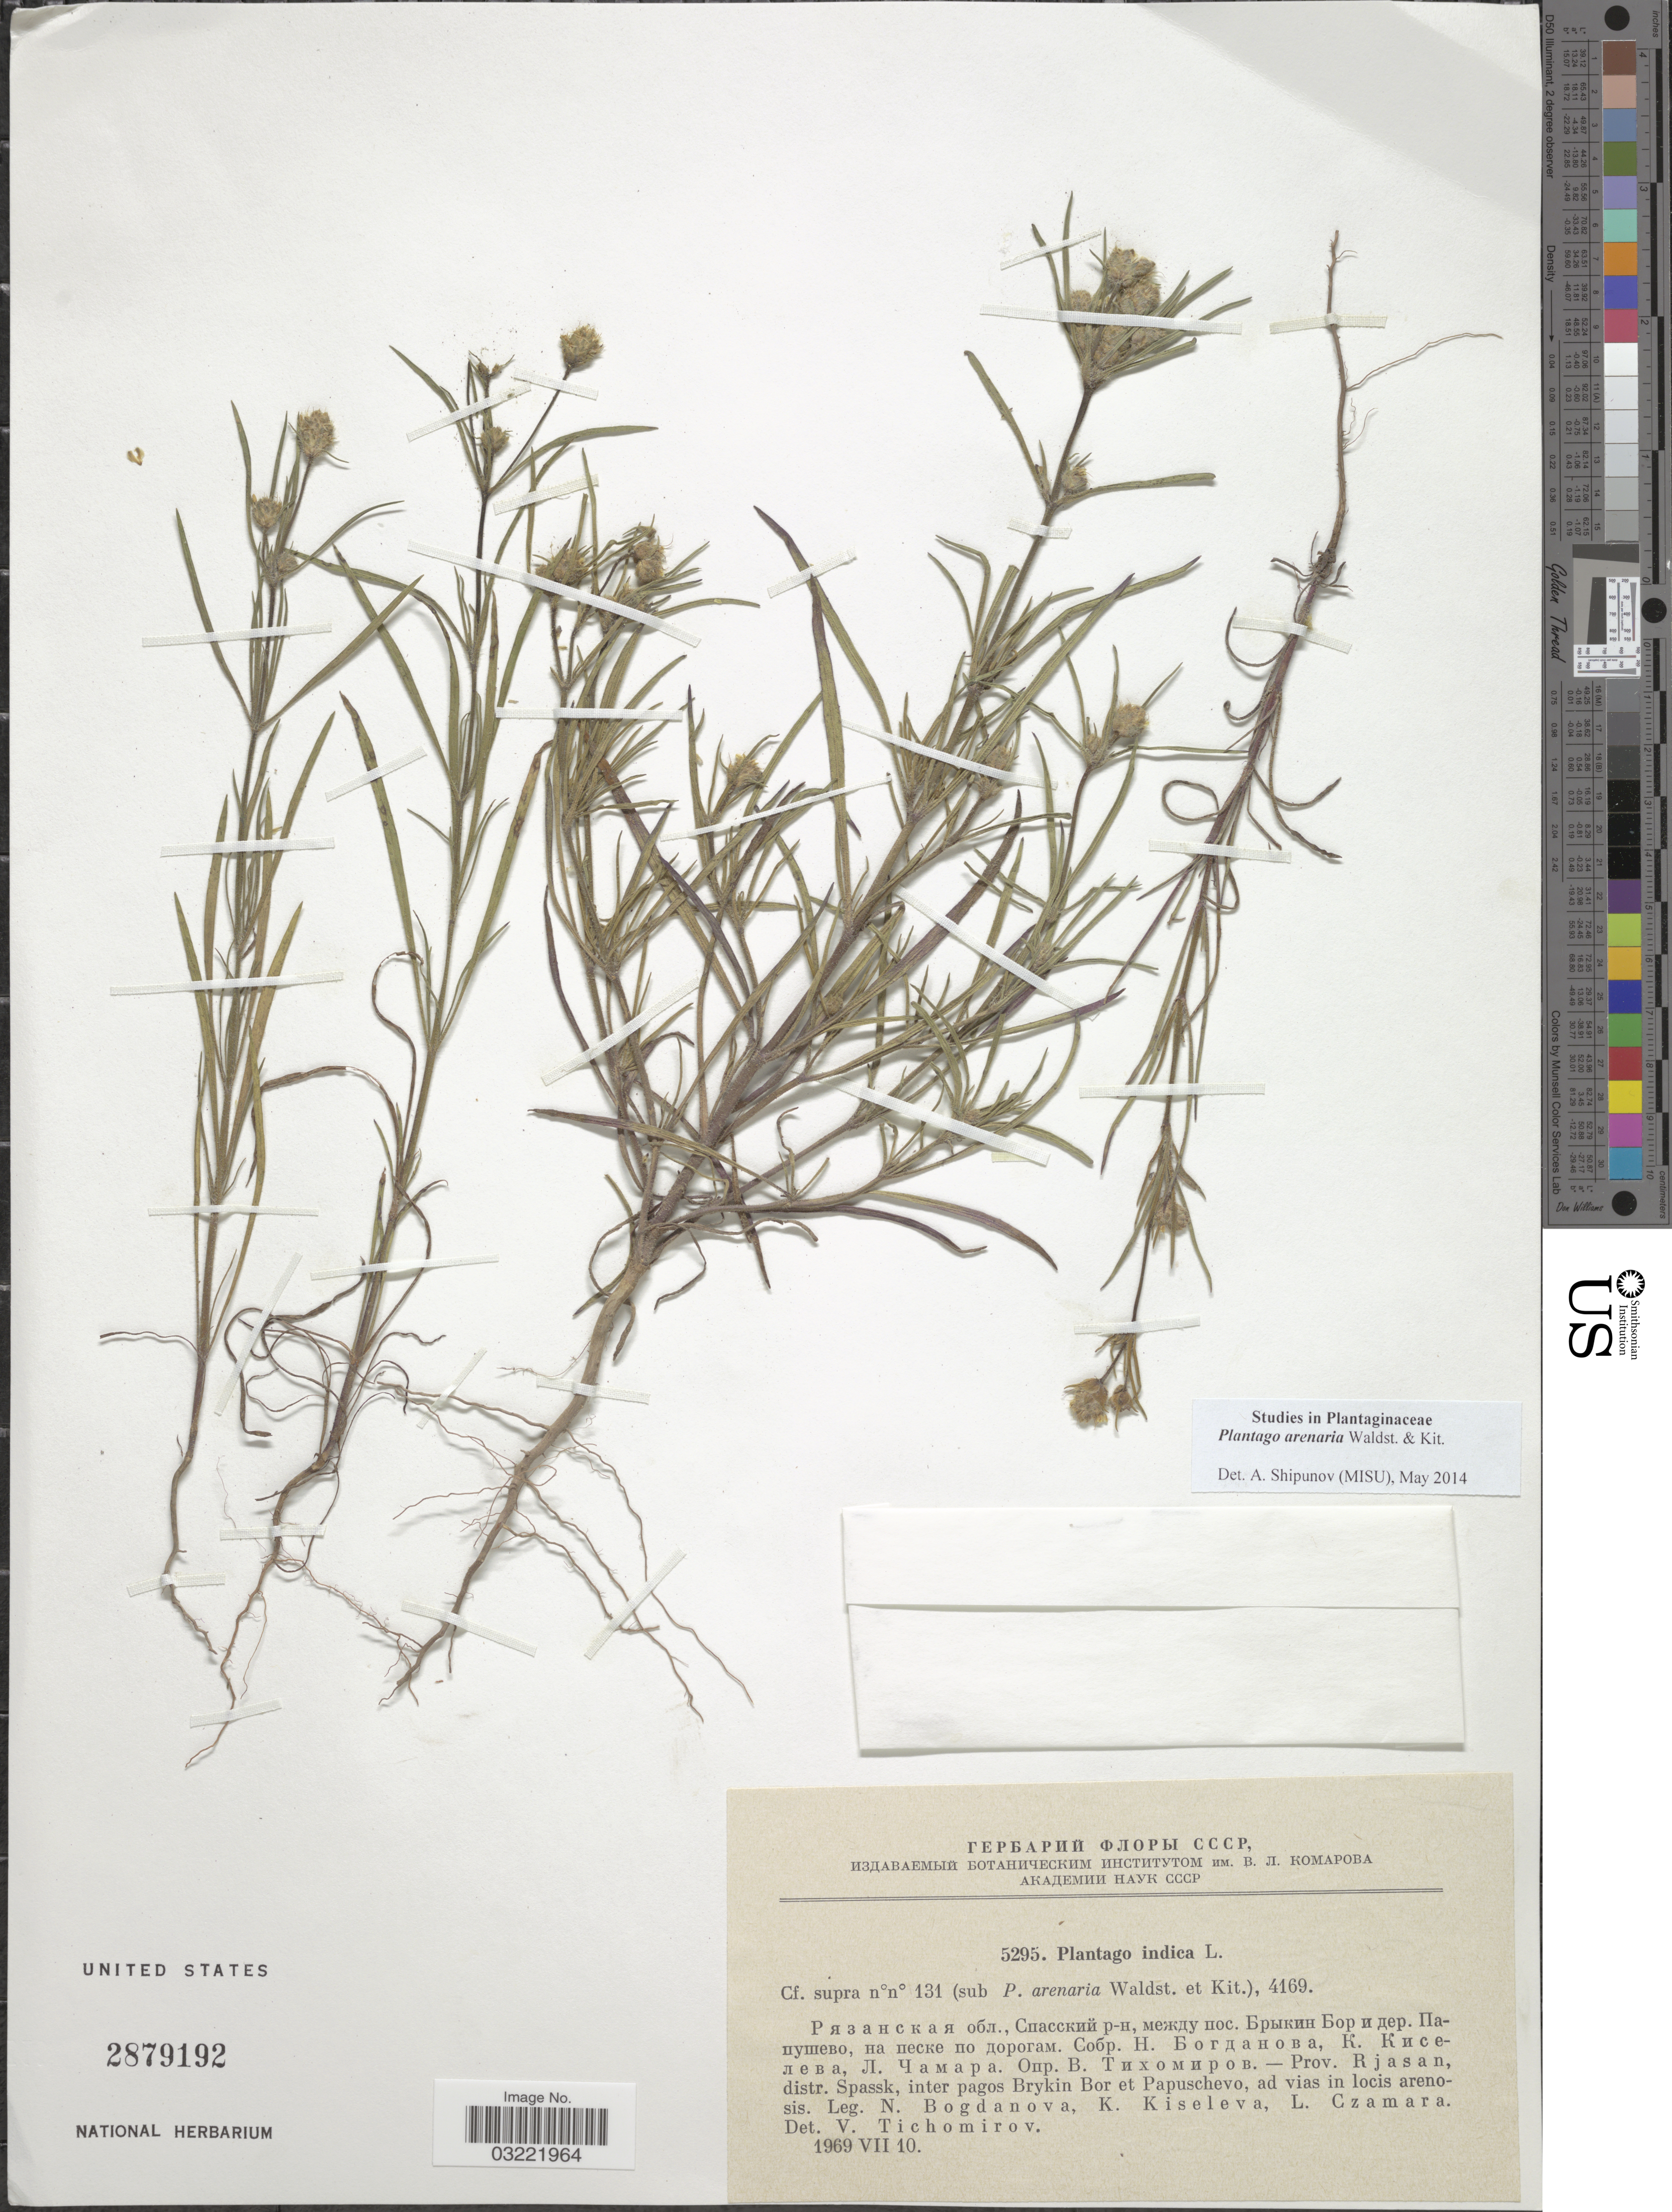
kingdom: Plantae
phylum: Tracheophyta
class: Magnoliopsida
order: Lamiales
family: Plantaginaceae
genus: Plantago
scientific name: Plantago arenaria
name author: Waldst. & Kit.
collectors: N. Bogdanova, K. Kiseleva & L. Czamara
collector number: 5295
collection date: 1969-07-10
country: Russian Federation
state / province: Ryazan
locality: Prov. Rjasan, distr. Spassk, inter pagos Brykin Bor et Papuschevo.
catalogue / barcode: US 2879192